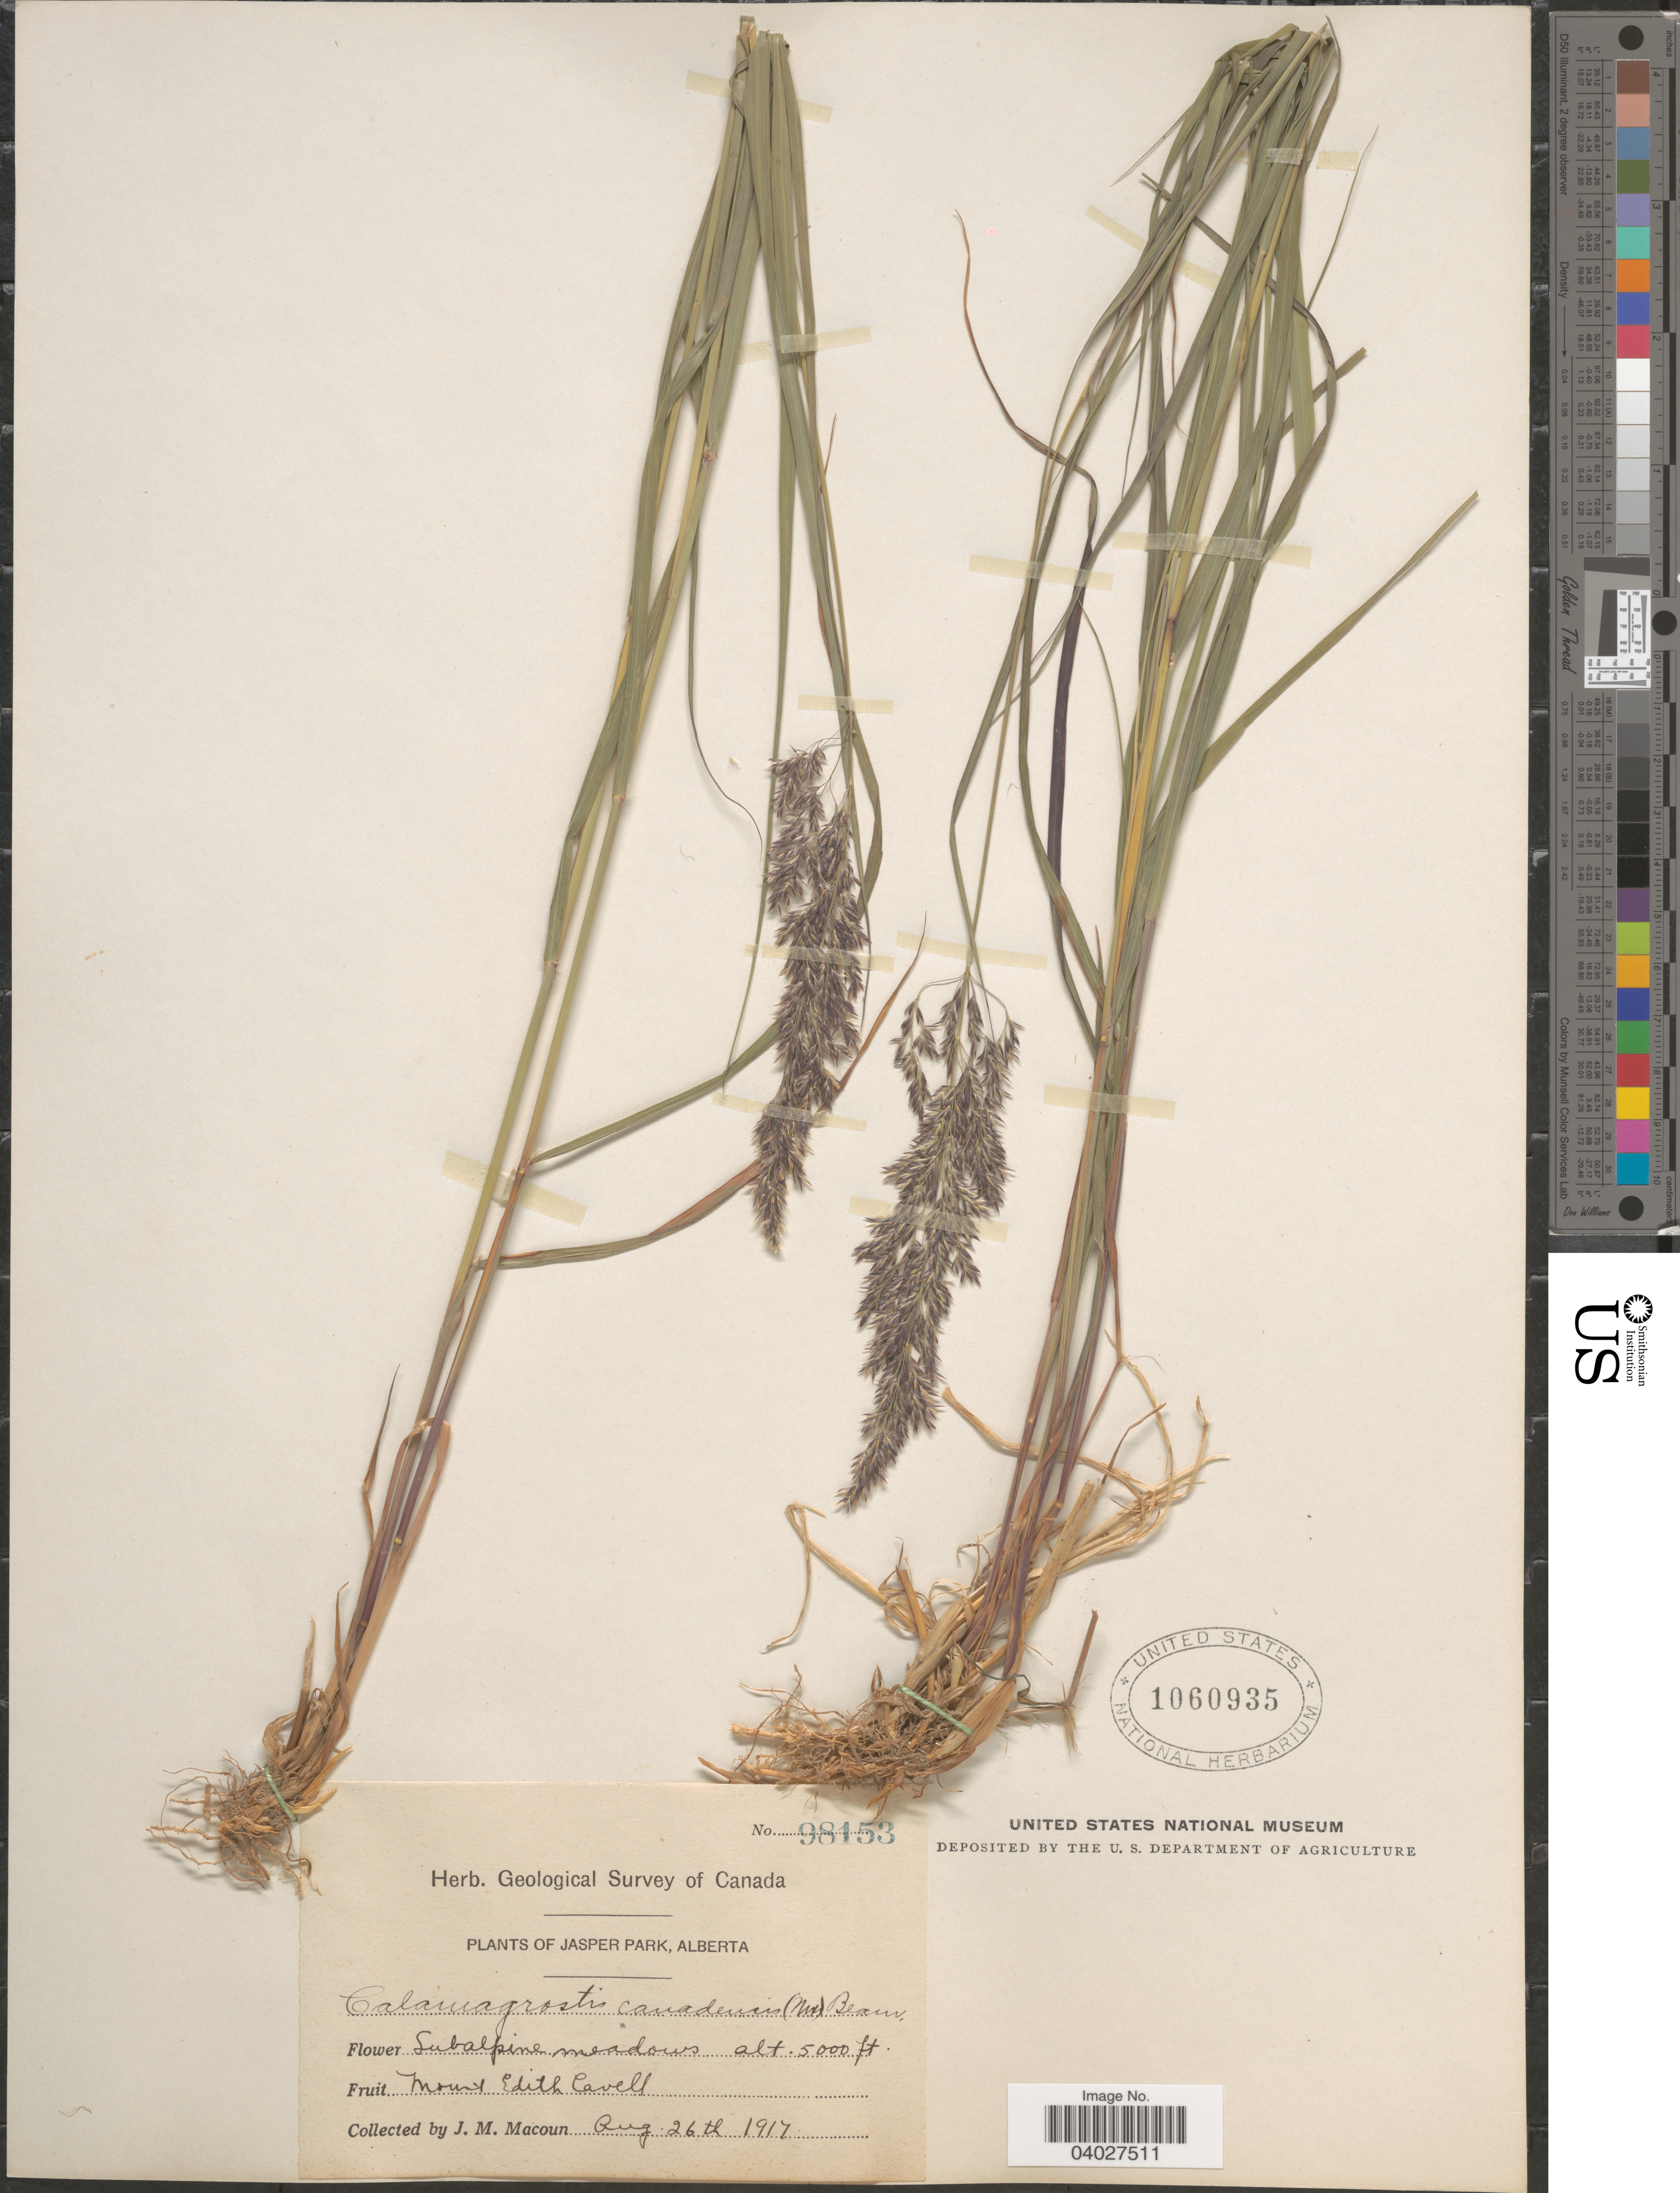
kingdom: Plantae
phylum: Tracheophyta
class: Liliopsida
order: Poales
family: Poaceae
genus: Calamagrostis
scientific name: Calamagrostis canadensis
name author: (Michx.) P. Beauv.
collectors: J. M. Macoun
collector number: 98153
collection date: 1917-08-26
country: Canada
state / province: Alberta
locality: Jasper Park. Subalpine meadows. Mount Edith Cavell.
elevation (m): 1524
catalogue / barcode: US 1060935